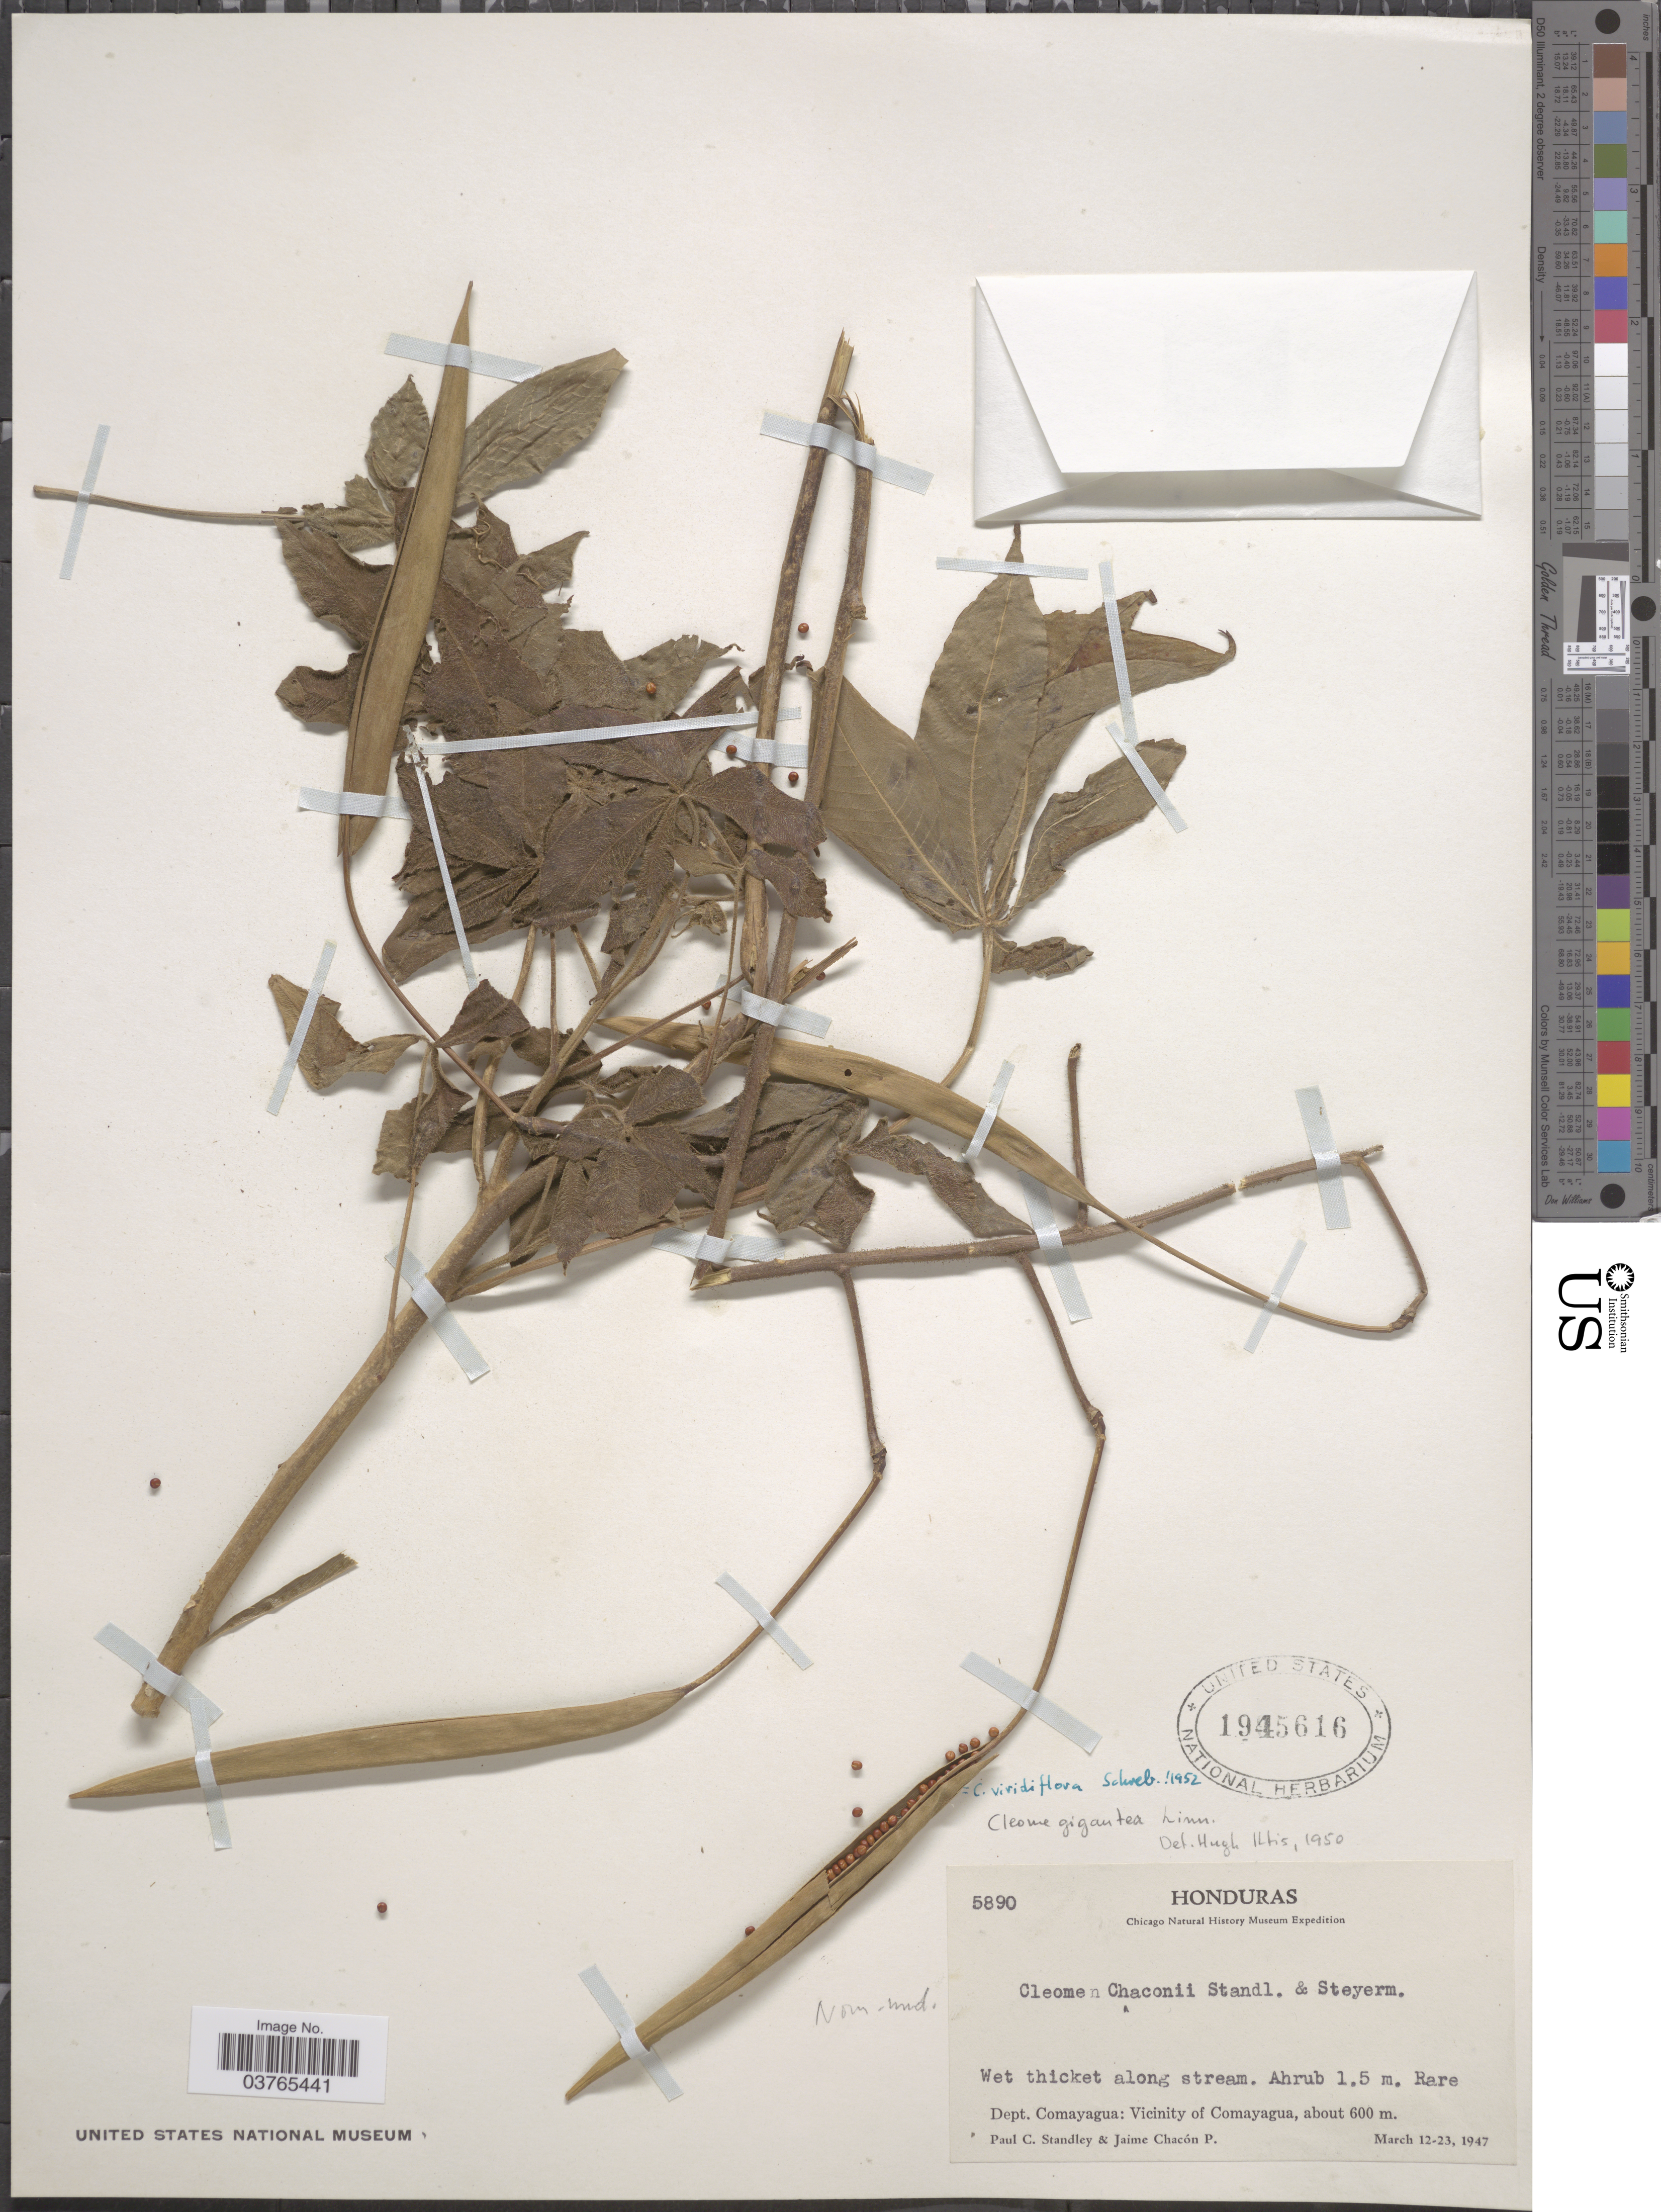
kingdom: Plantae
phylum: Tracheophyta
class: Magnoliopsida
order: Brassicales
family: Cleomaceae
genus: Melidiscus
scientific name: Melidiscus gigantea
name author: (L.) Raf.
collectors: P. C. Standley & J. Chacon P.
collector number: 5890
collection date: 1947-03-12/1947-03-23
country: Honduras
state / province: Comayagua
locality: Dept. Comayagua: Vicinity of Comayagua.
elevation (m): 600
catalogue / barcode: US 1945616